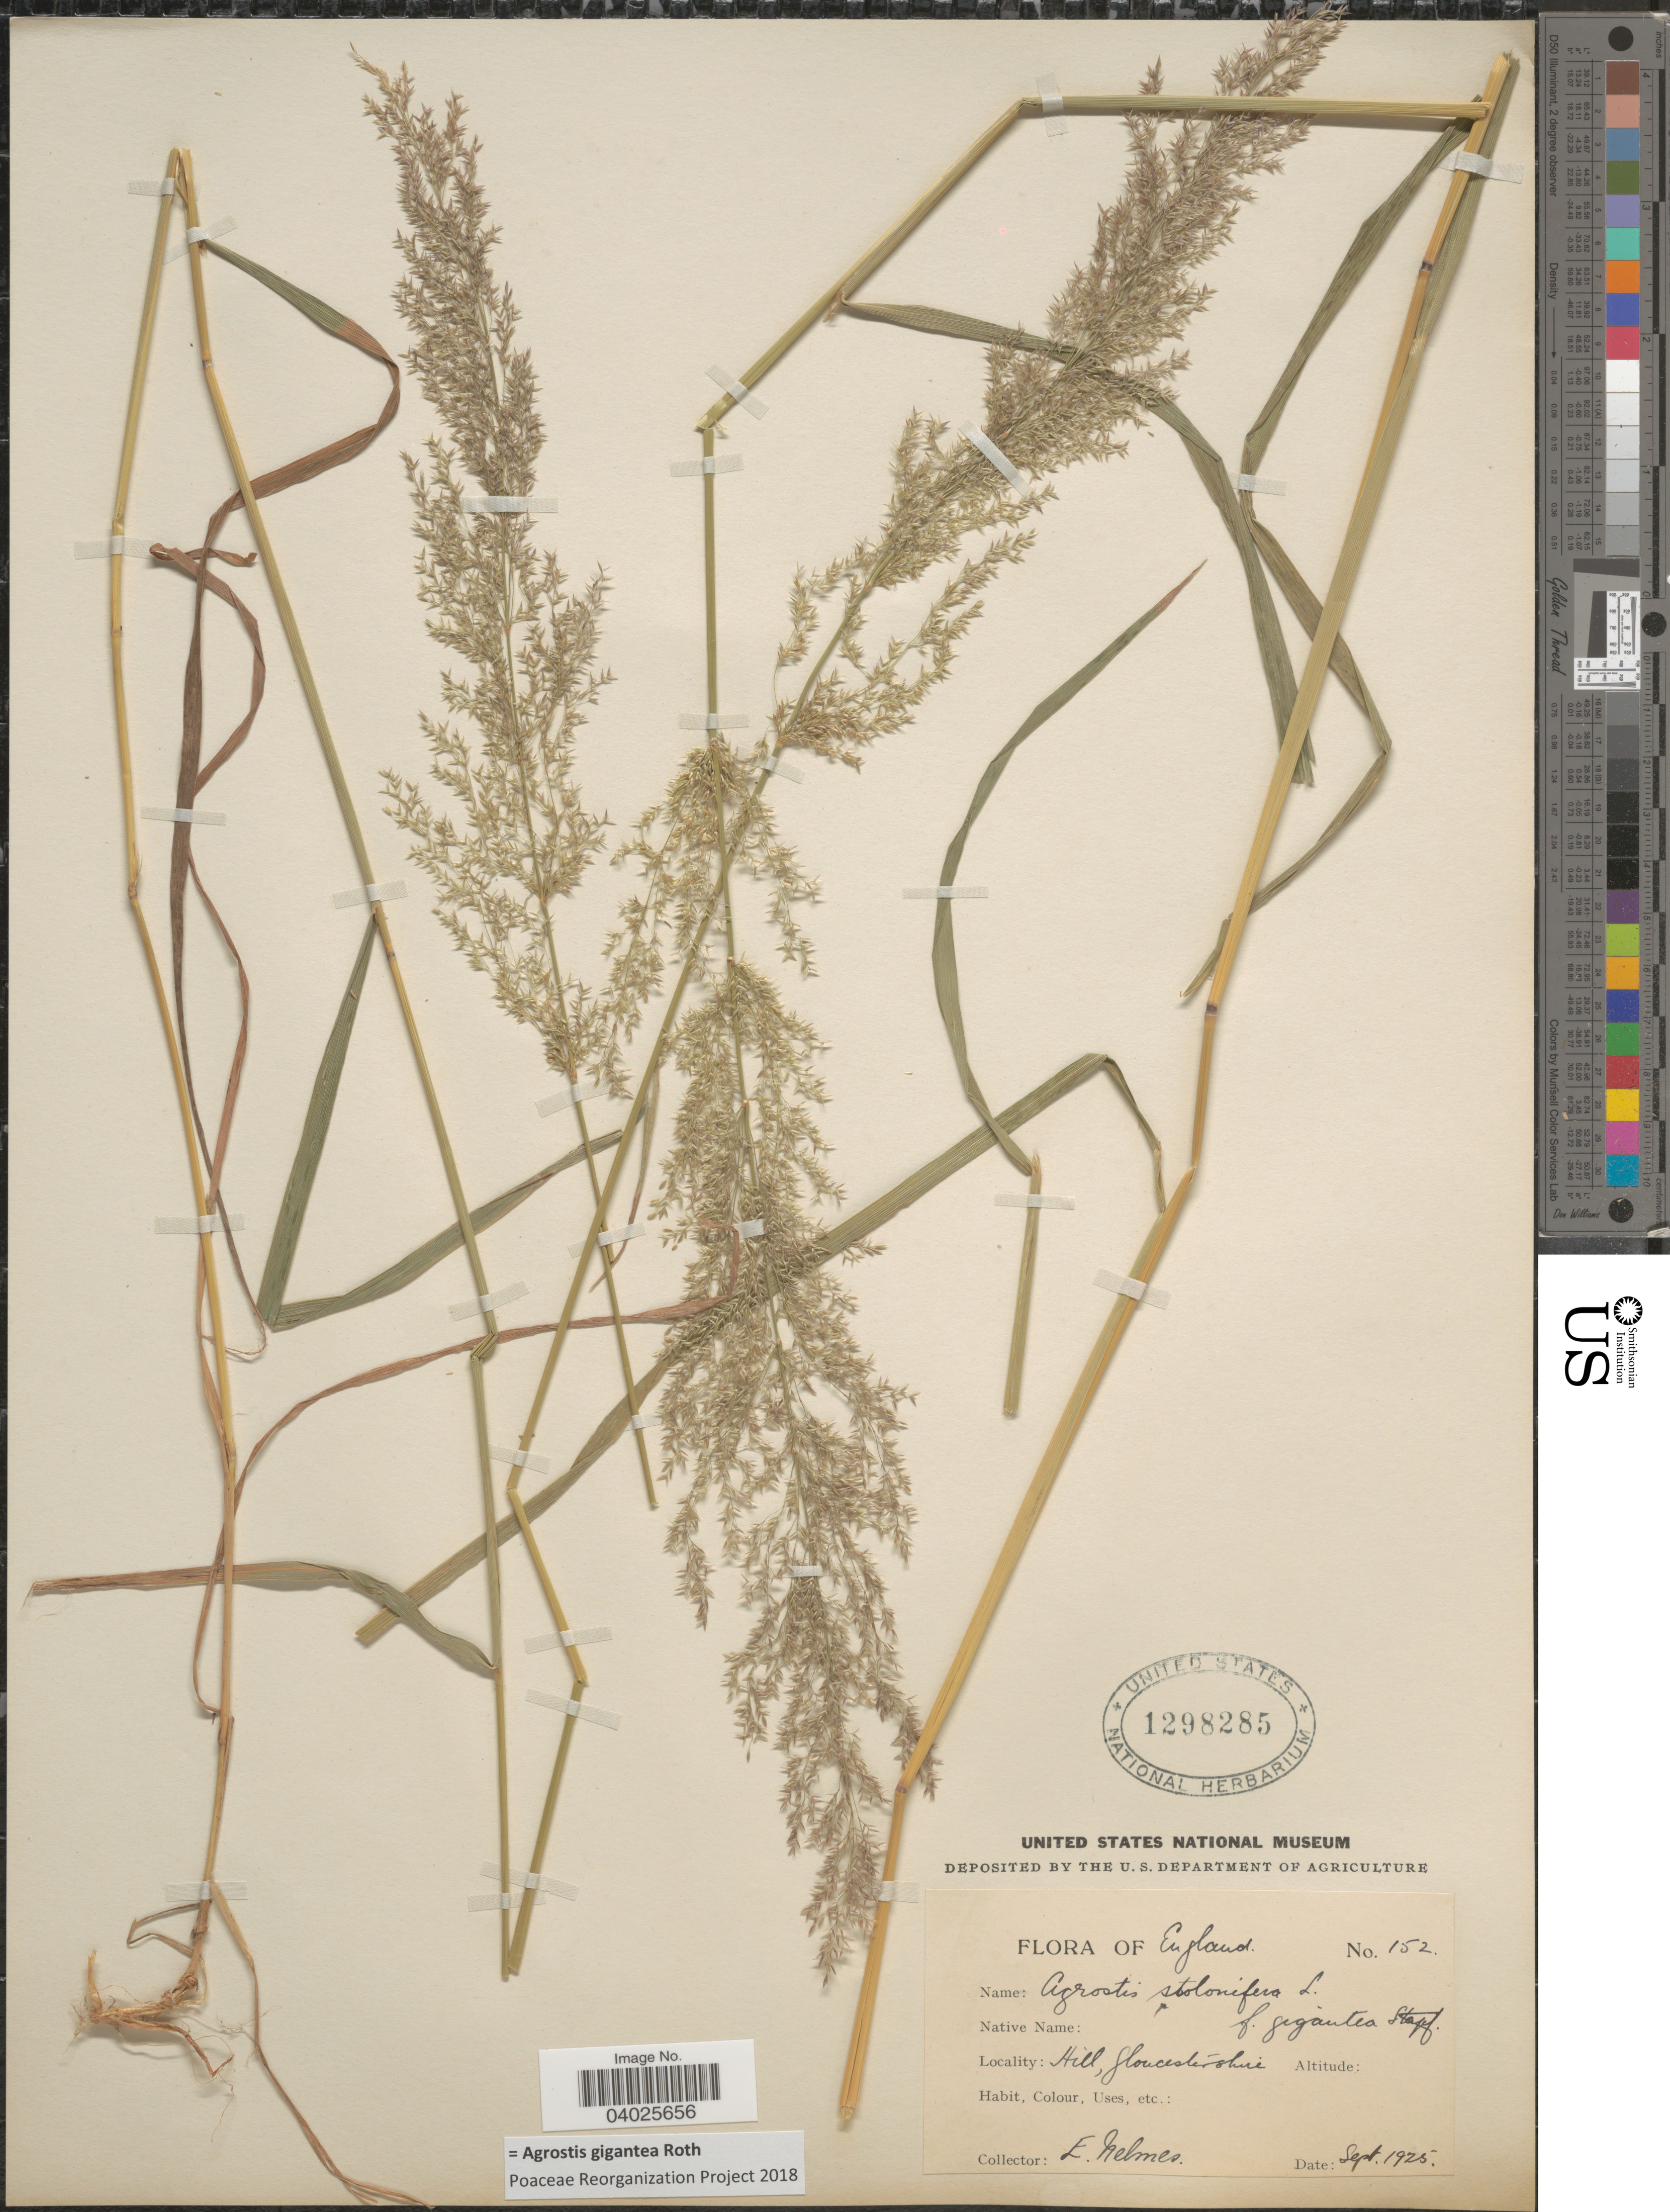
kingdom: Plantae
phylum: Tracheophyta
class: Liliopsida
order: Poales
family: Poaceae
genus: Agrostis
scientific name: Agrostis gigantea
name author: Roth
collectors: E. Nelmes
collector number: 152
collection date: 1925-09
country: United Kingdom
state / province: England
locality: Hill, Gloucestershire.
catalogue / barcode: US 1298285